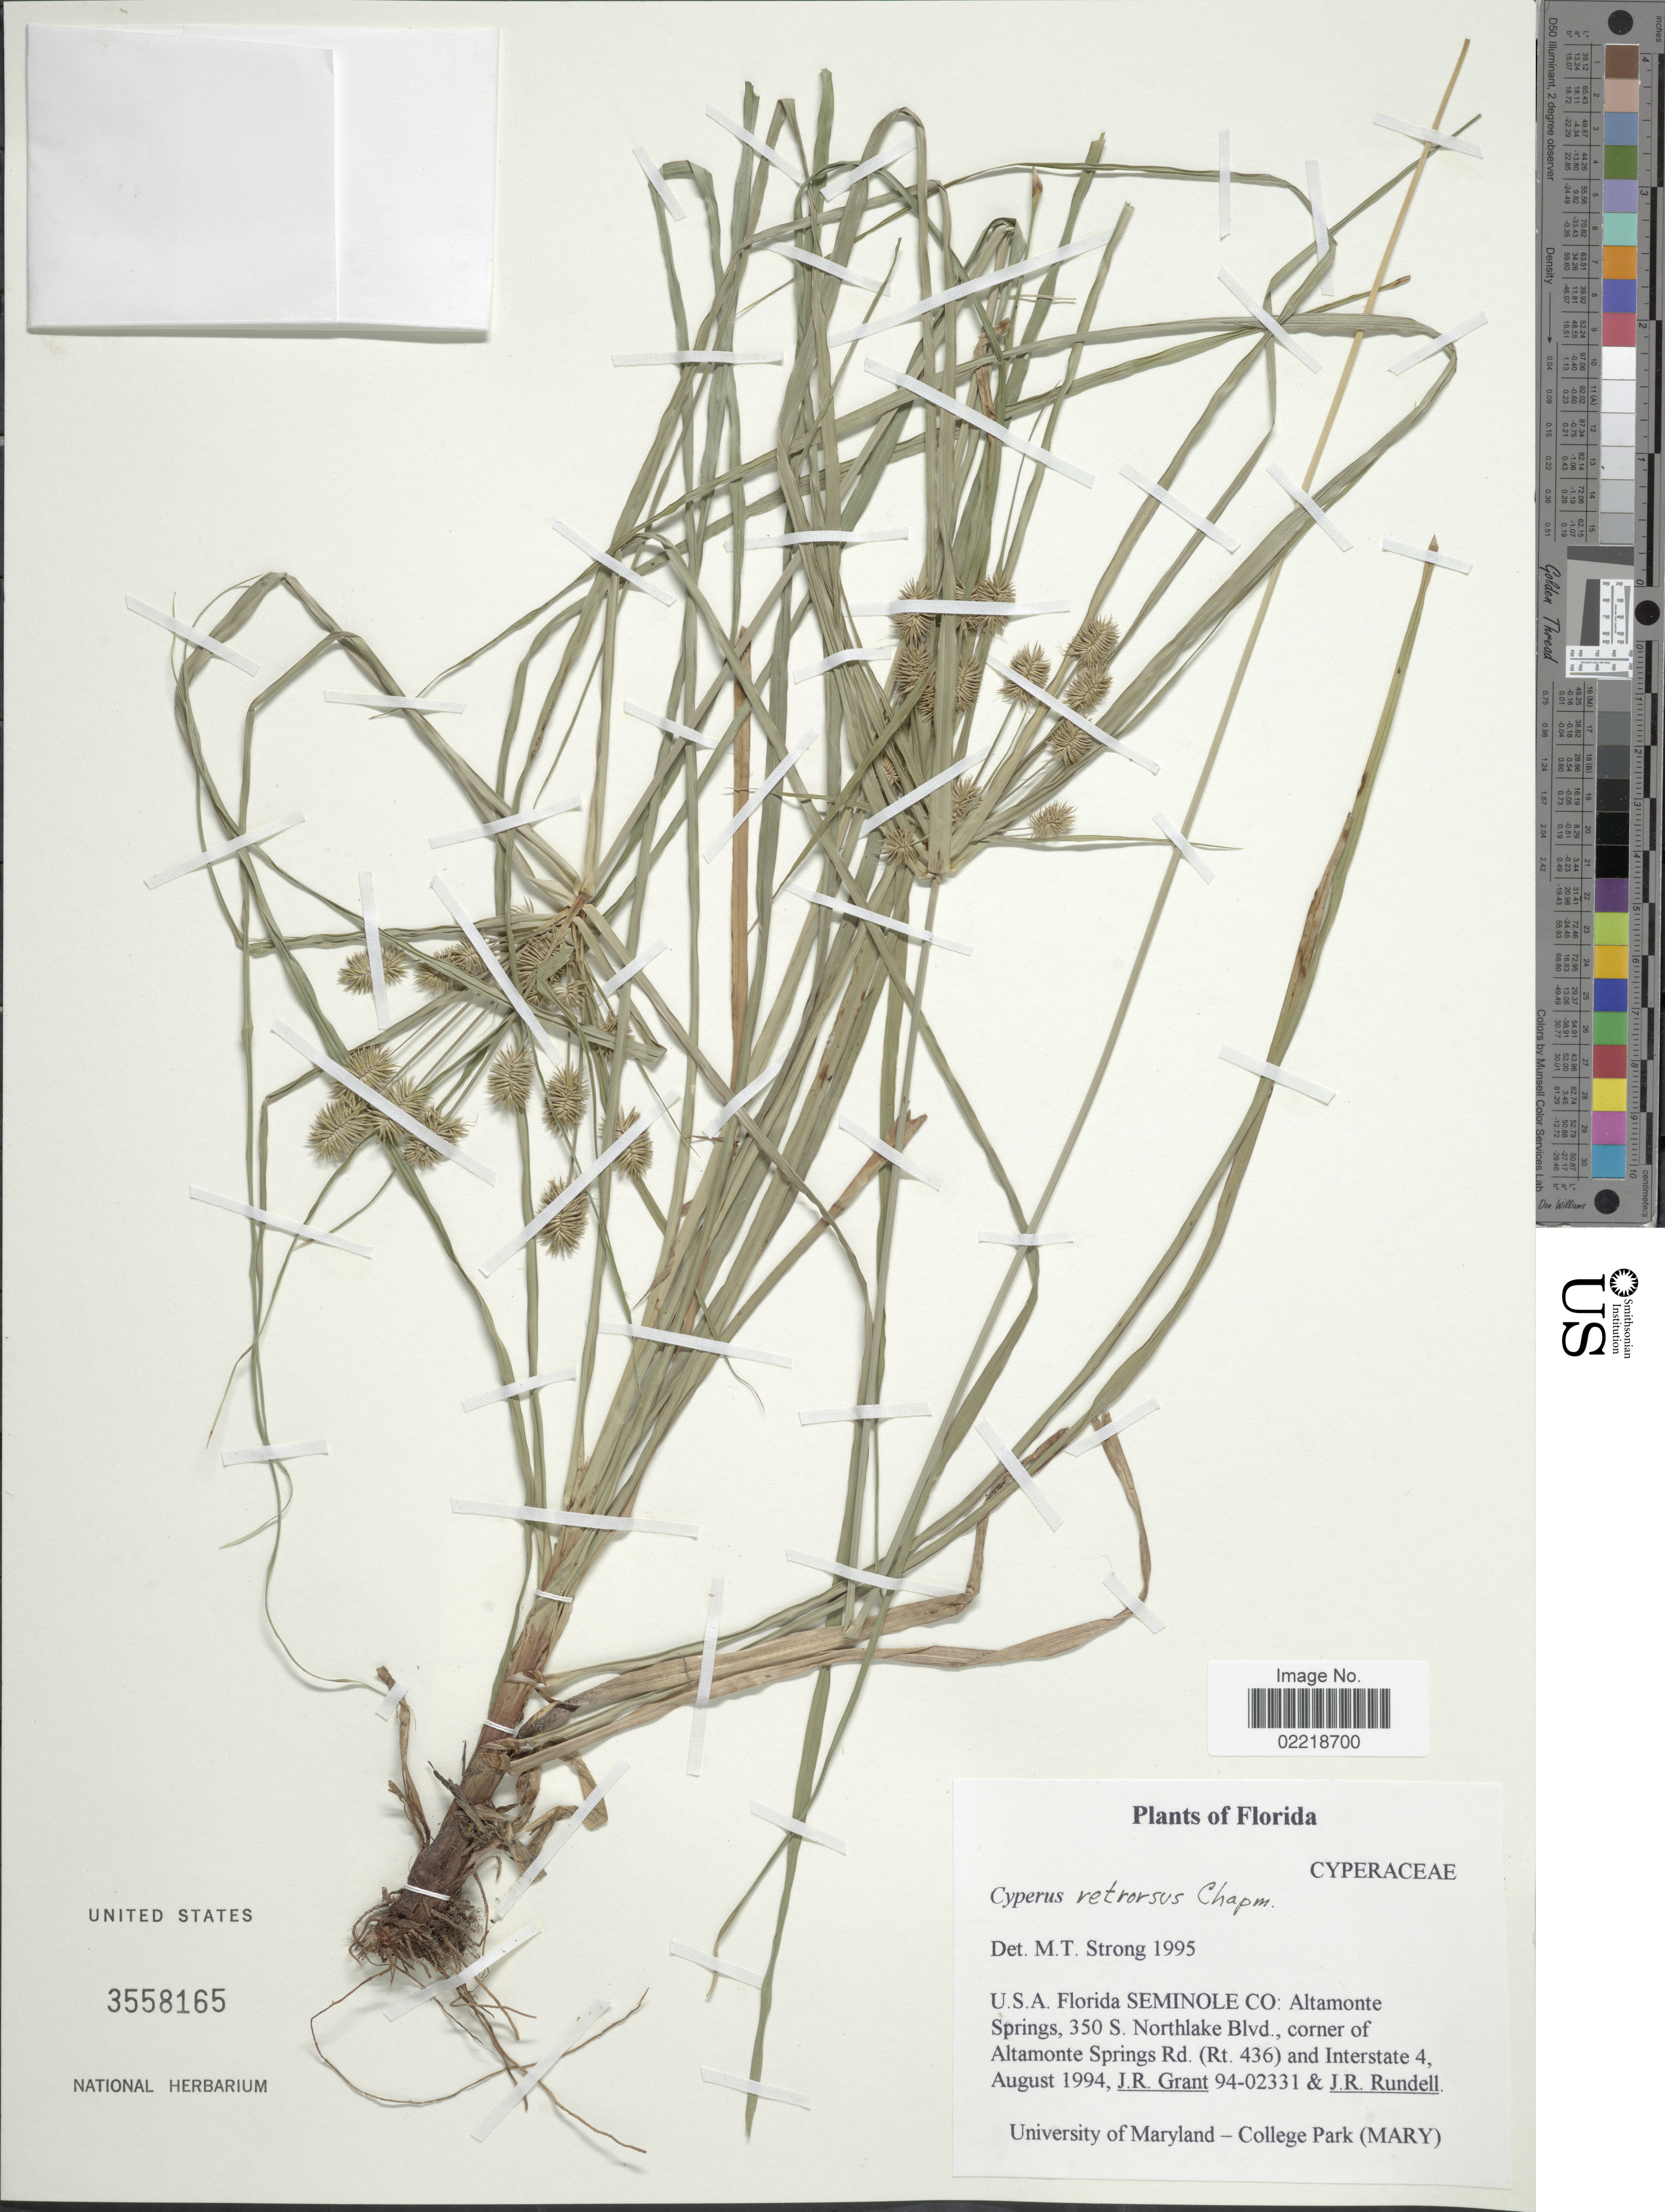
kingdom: Plantae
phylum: Tracheophyta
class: Liliopsida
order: Poales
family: Cyperaceae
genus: Cyperus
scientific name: Cyperus retrorsus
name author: Chapm.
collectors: J. Grant & J. R. Rundell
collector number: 94-02331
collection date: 1994-08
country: United States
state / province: Florida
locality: Seminole Co: Altamonte Springs, 350 S. Northflake Blvd., corner of Altamonte Springs Rd. (Rt. 436) and Interstate 4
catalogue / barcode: US 3558165